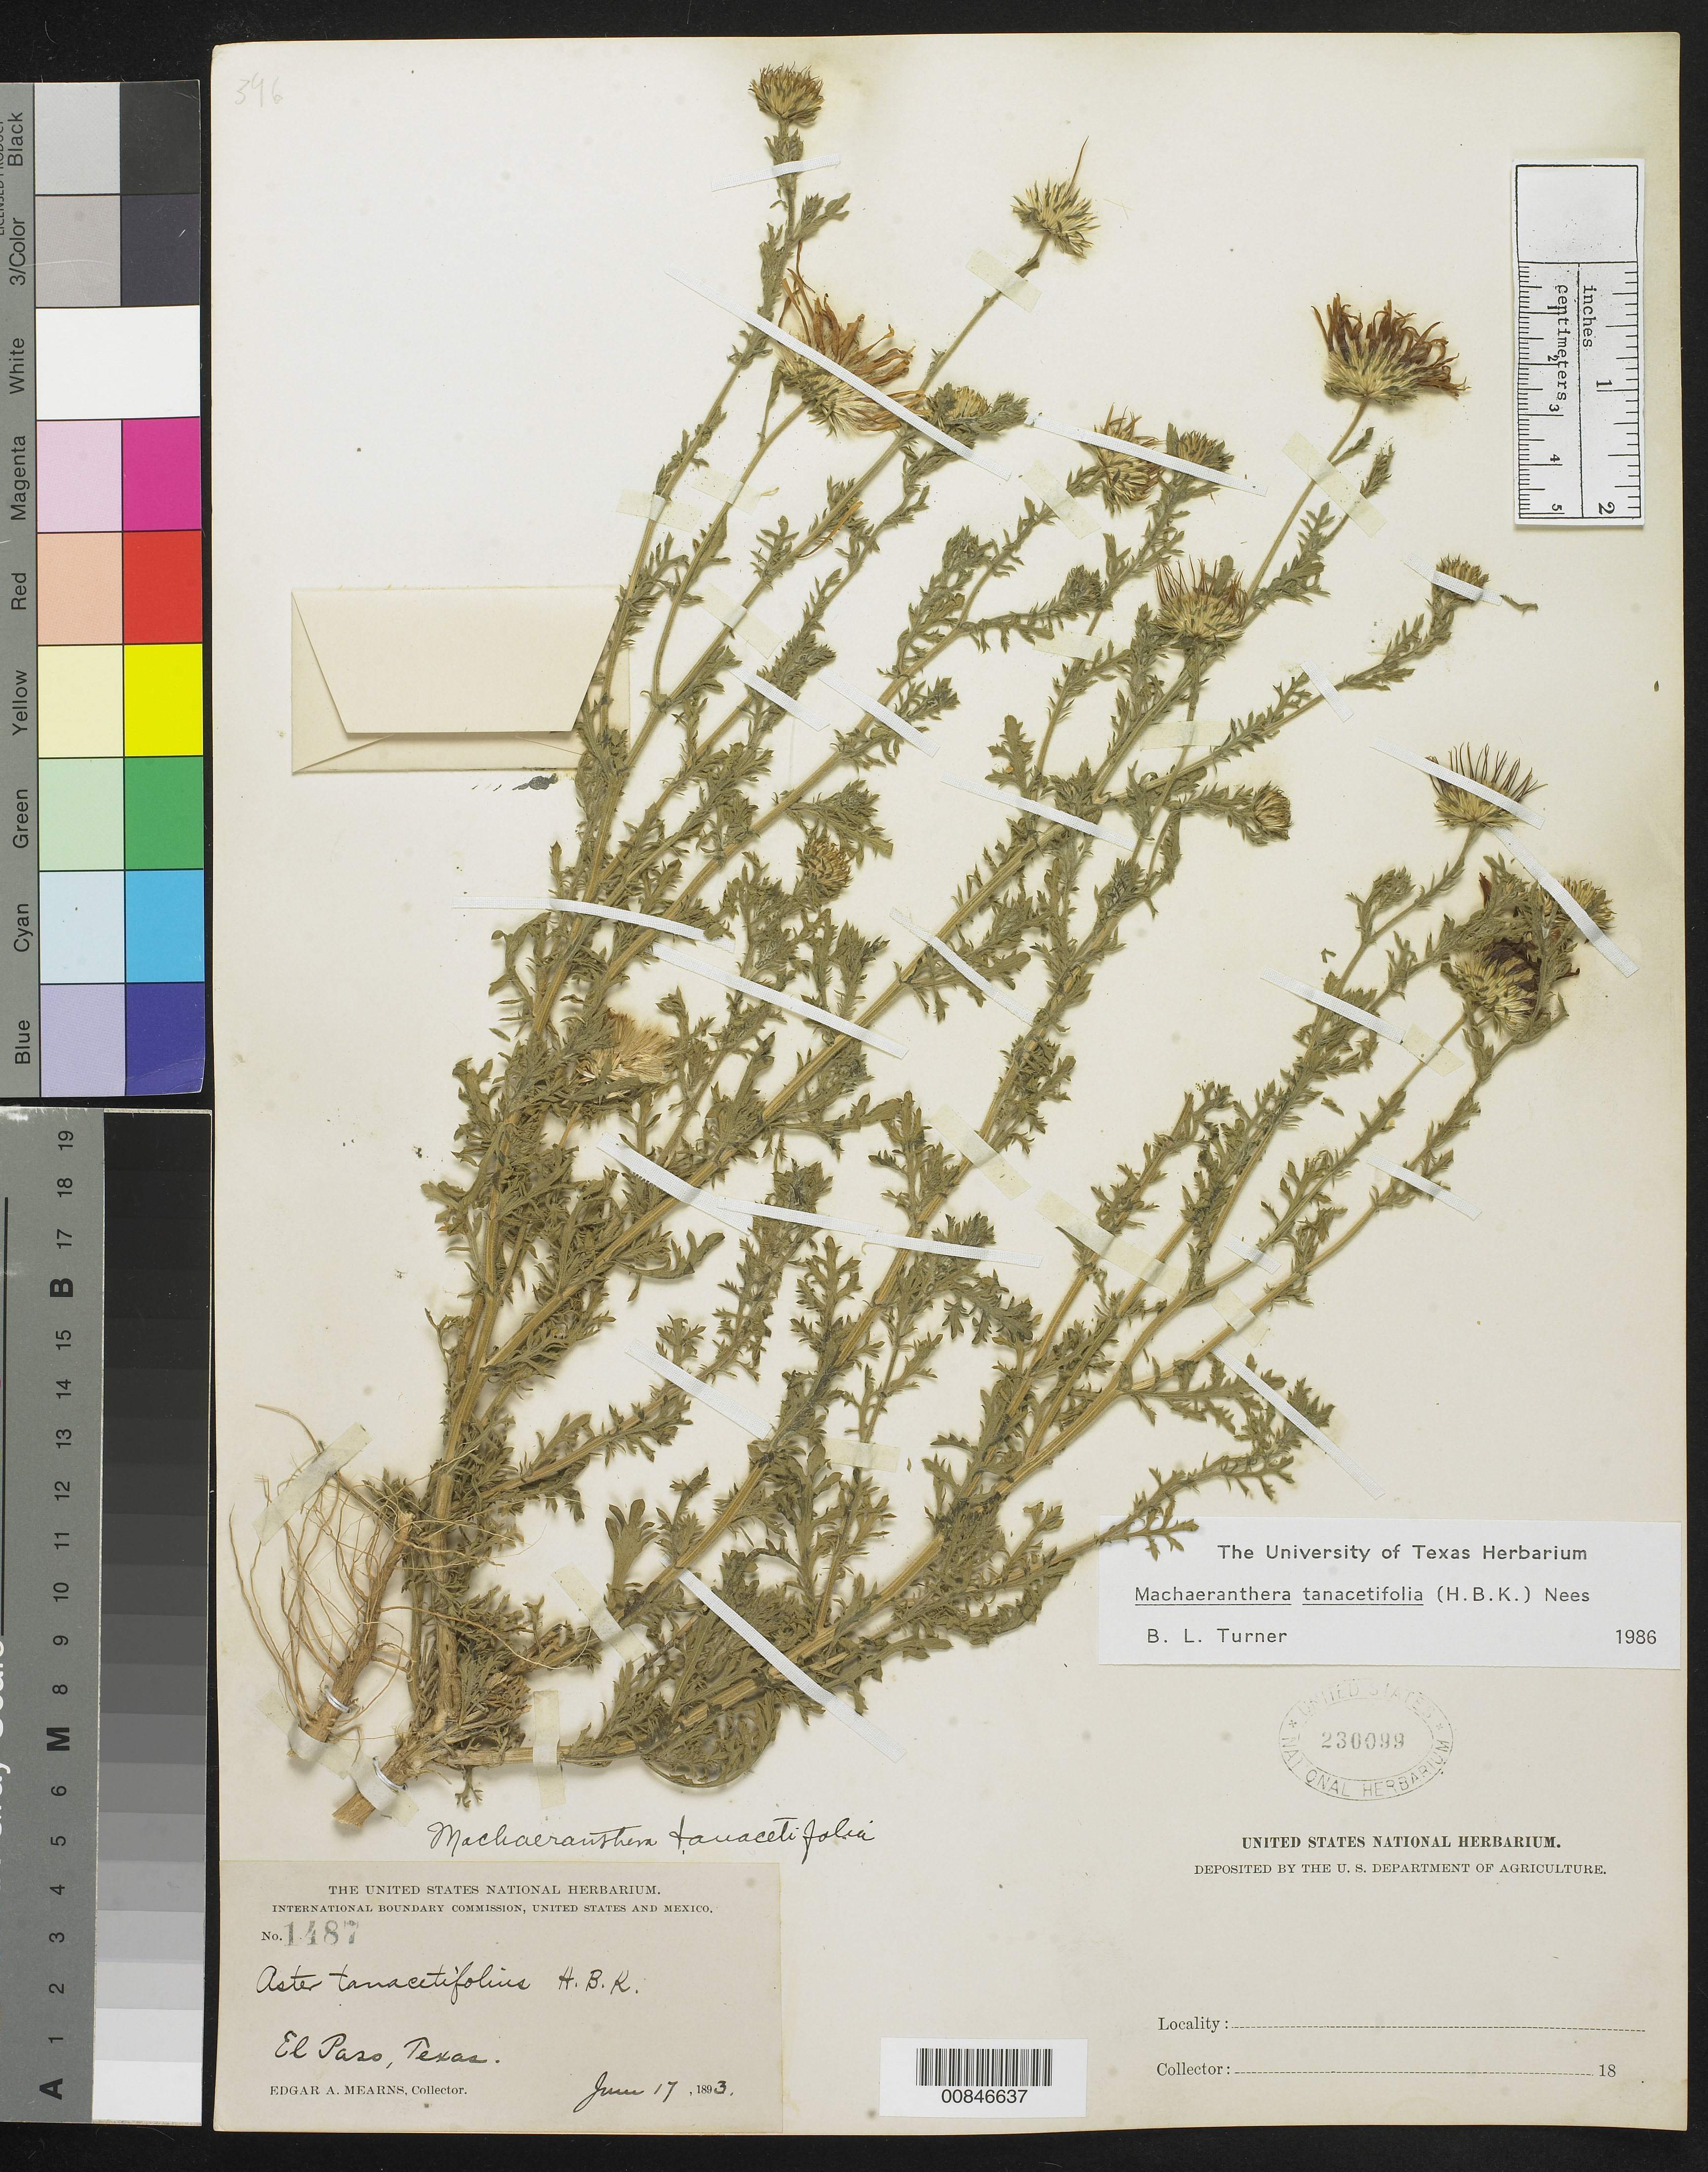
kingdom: Plantae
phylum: Tracheophyta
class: Magnoliopsida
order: Asterales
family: Asteraceae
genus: Machaeranthera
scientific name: Machaeranthera tanacetifolia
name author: (Kunth) Nees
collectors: E. A. Mearns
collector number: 1487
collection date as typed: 17 Jun 1893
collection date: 1893-06-17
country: United States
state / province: Texas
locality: El Paso, Texas.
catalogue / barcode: US 230099